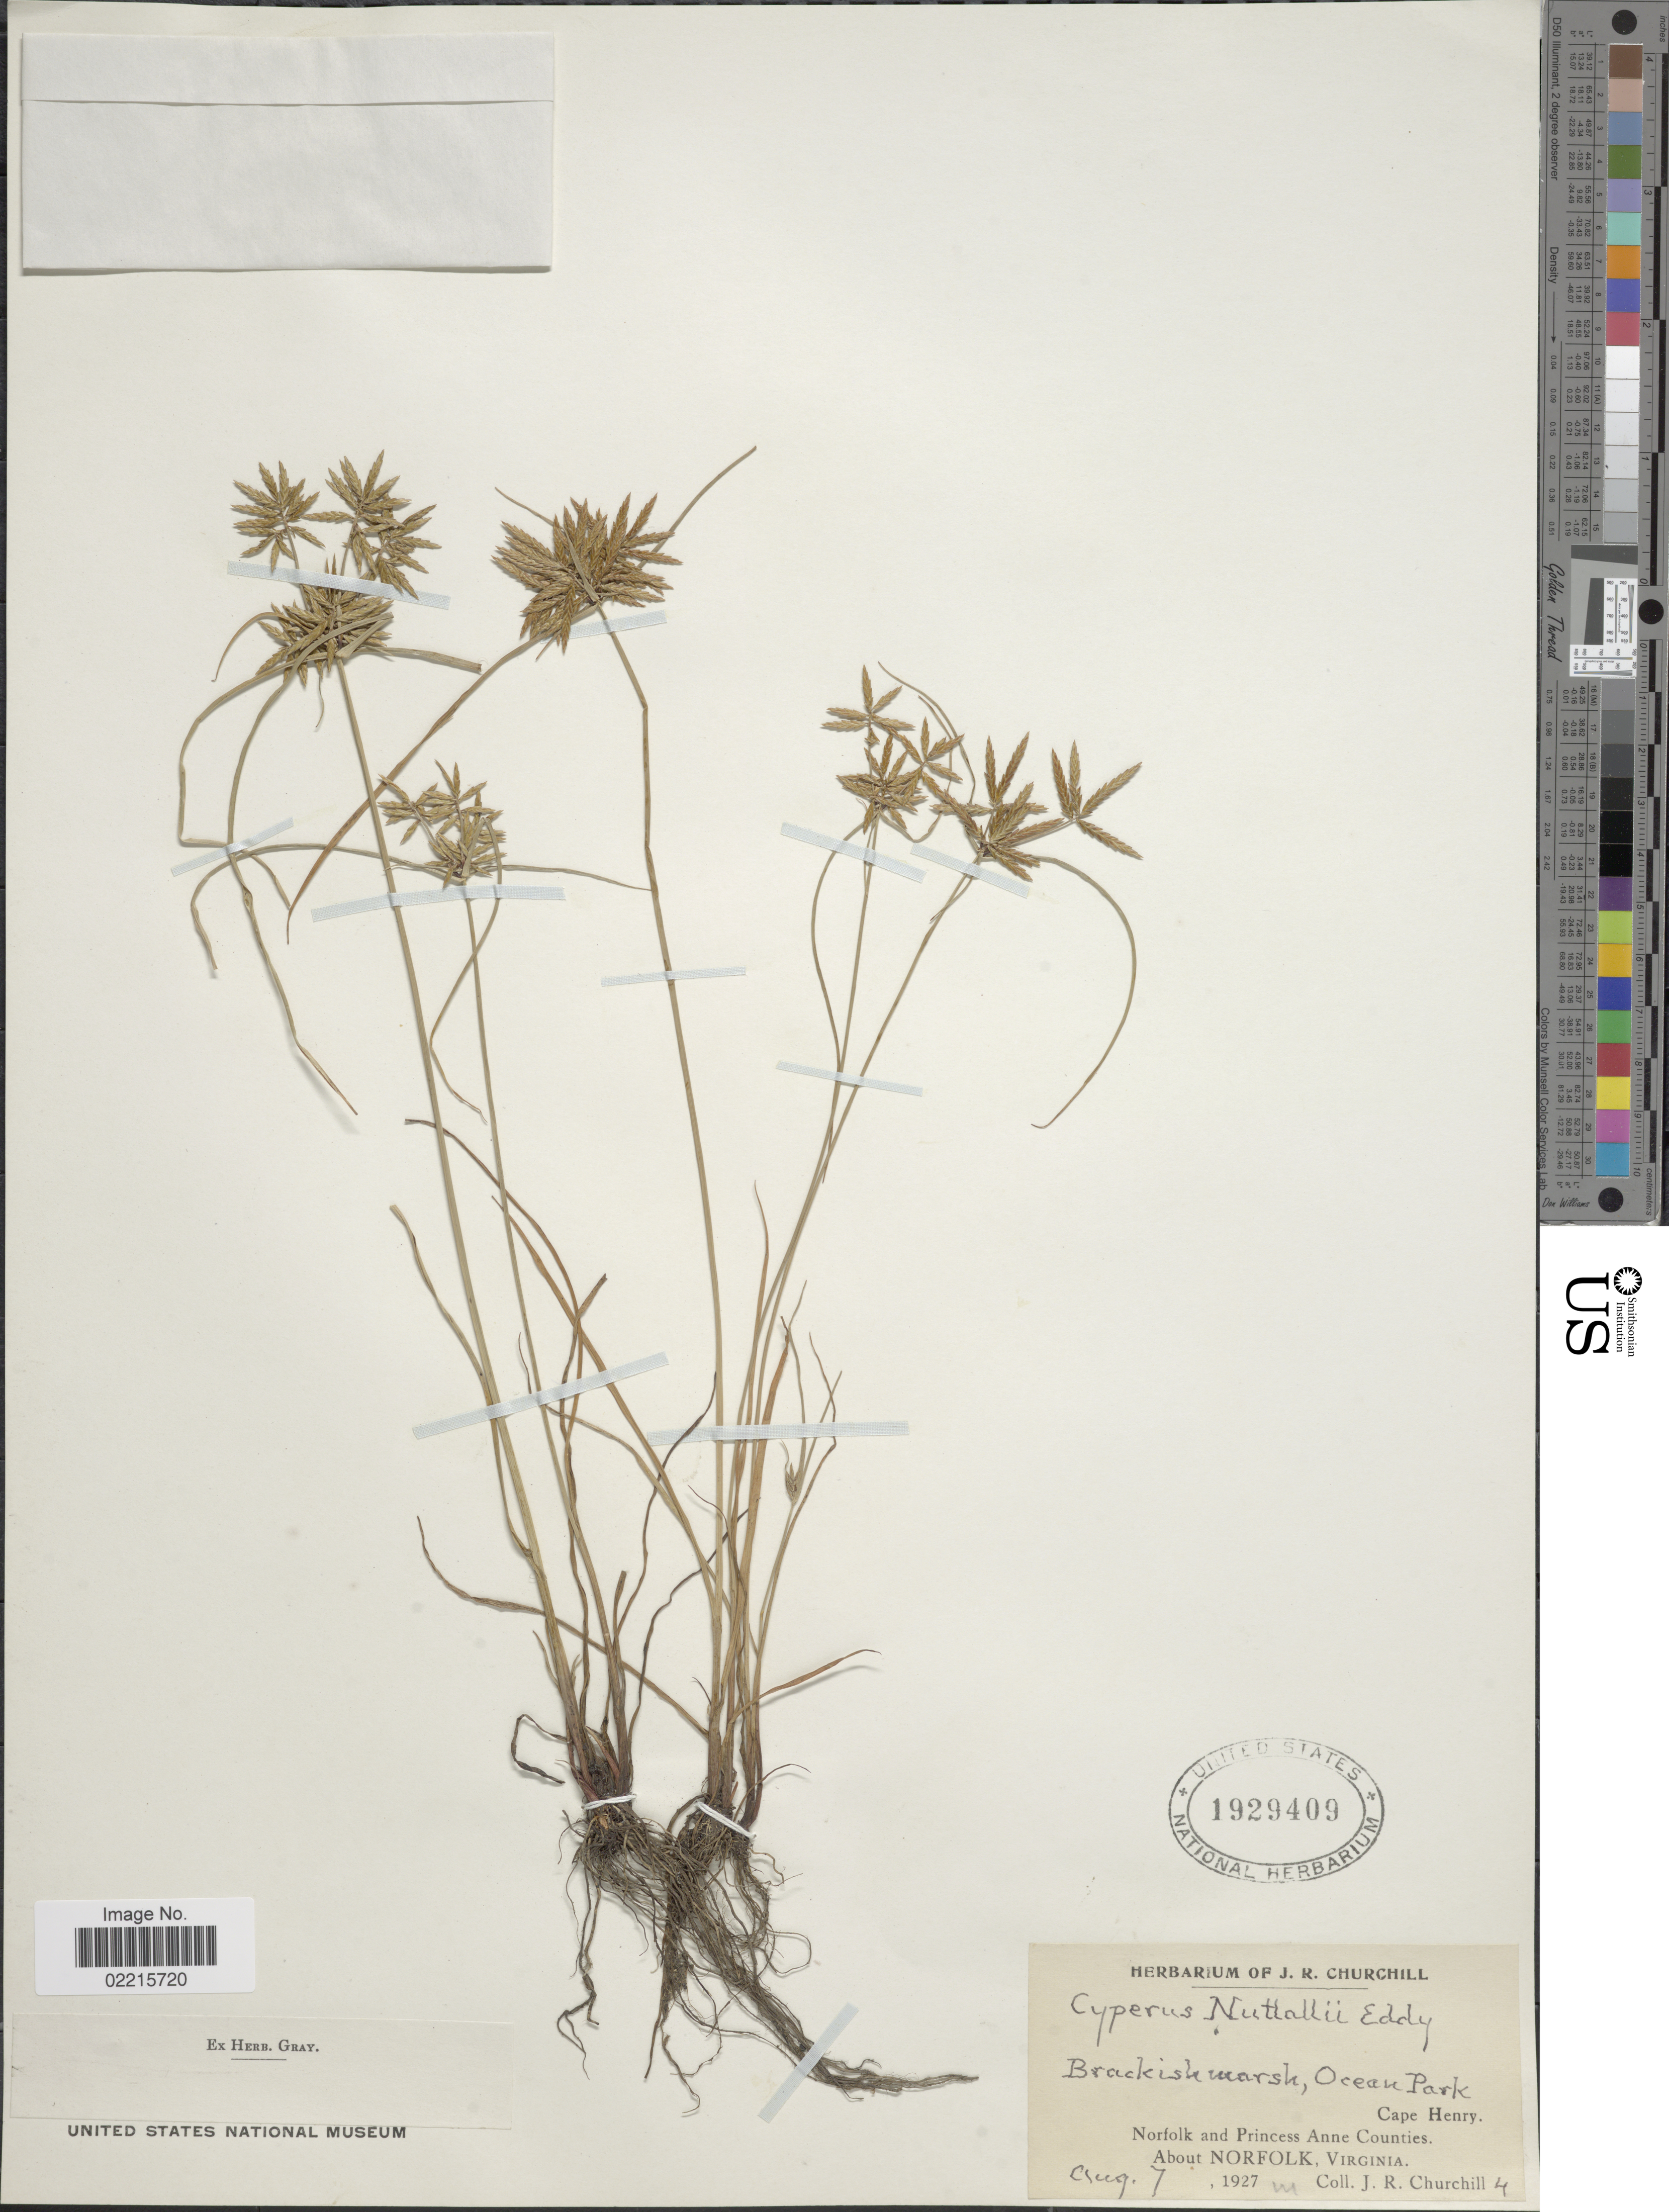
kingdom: Plantae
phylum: Tracheophyta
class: Liliopsida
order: Poales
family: Cyperaceae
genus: Cyperus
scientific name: Cyperus filicinus Vahl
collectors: J. Churchill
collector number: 4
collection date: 1927-08-07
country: United States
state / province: Virginia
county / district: City of Virginia Beach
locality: Brackish wash, Ocean Park, Cape Henry, Norfolk and Princess Anne Counties About Norfolk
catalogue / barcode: US 1929409